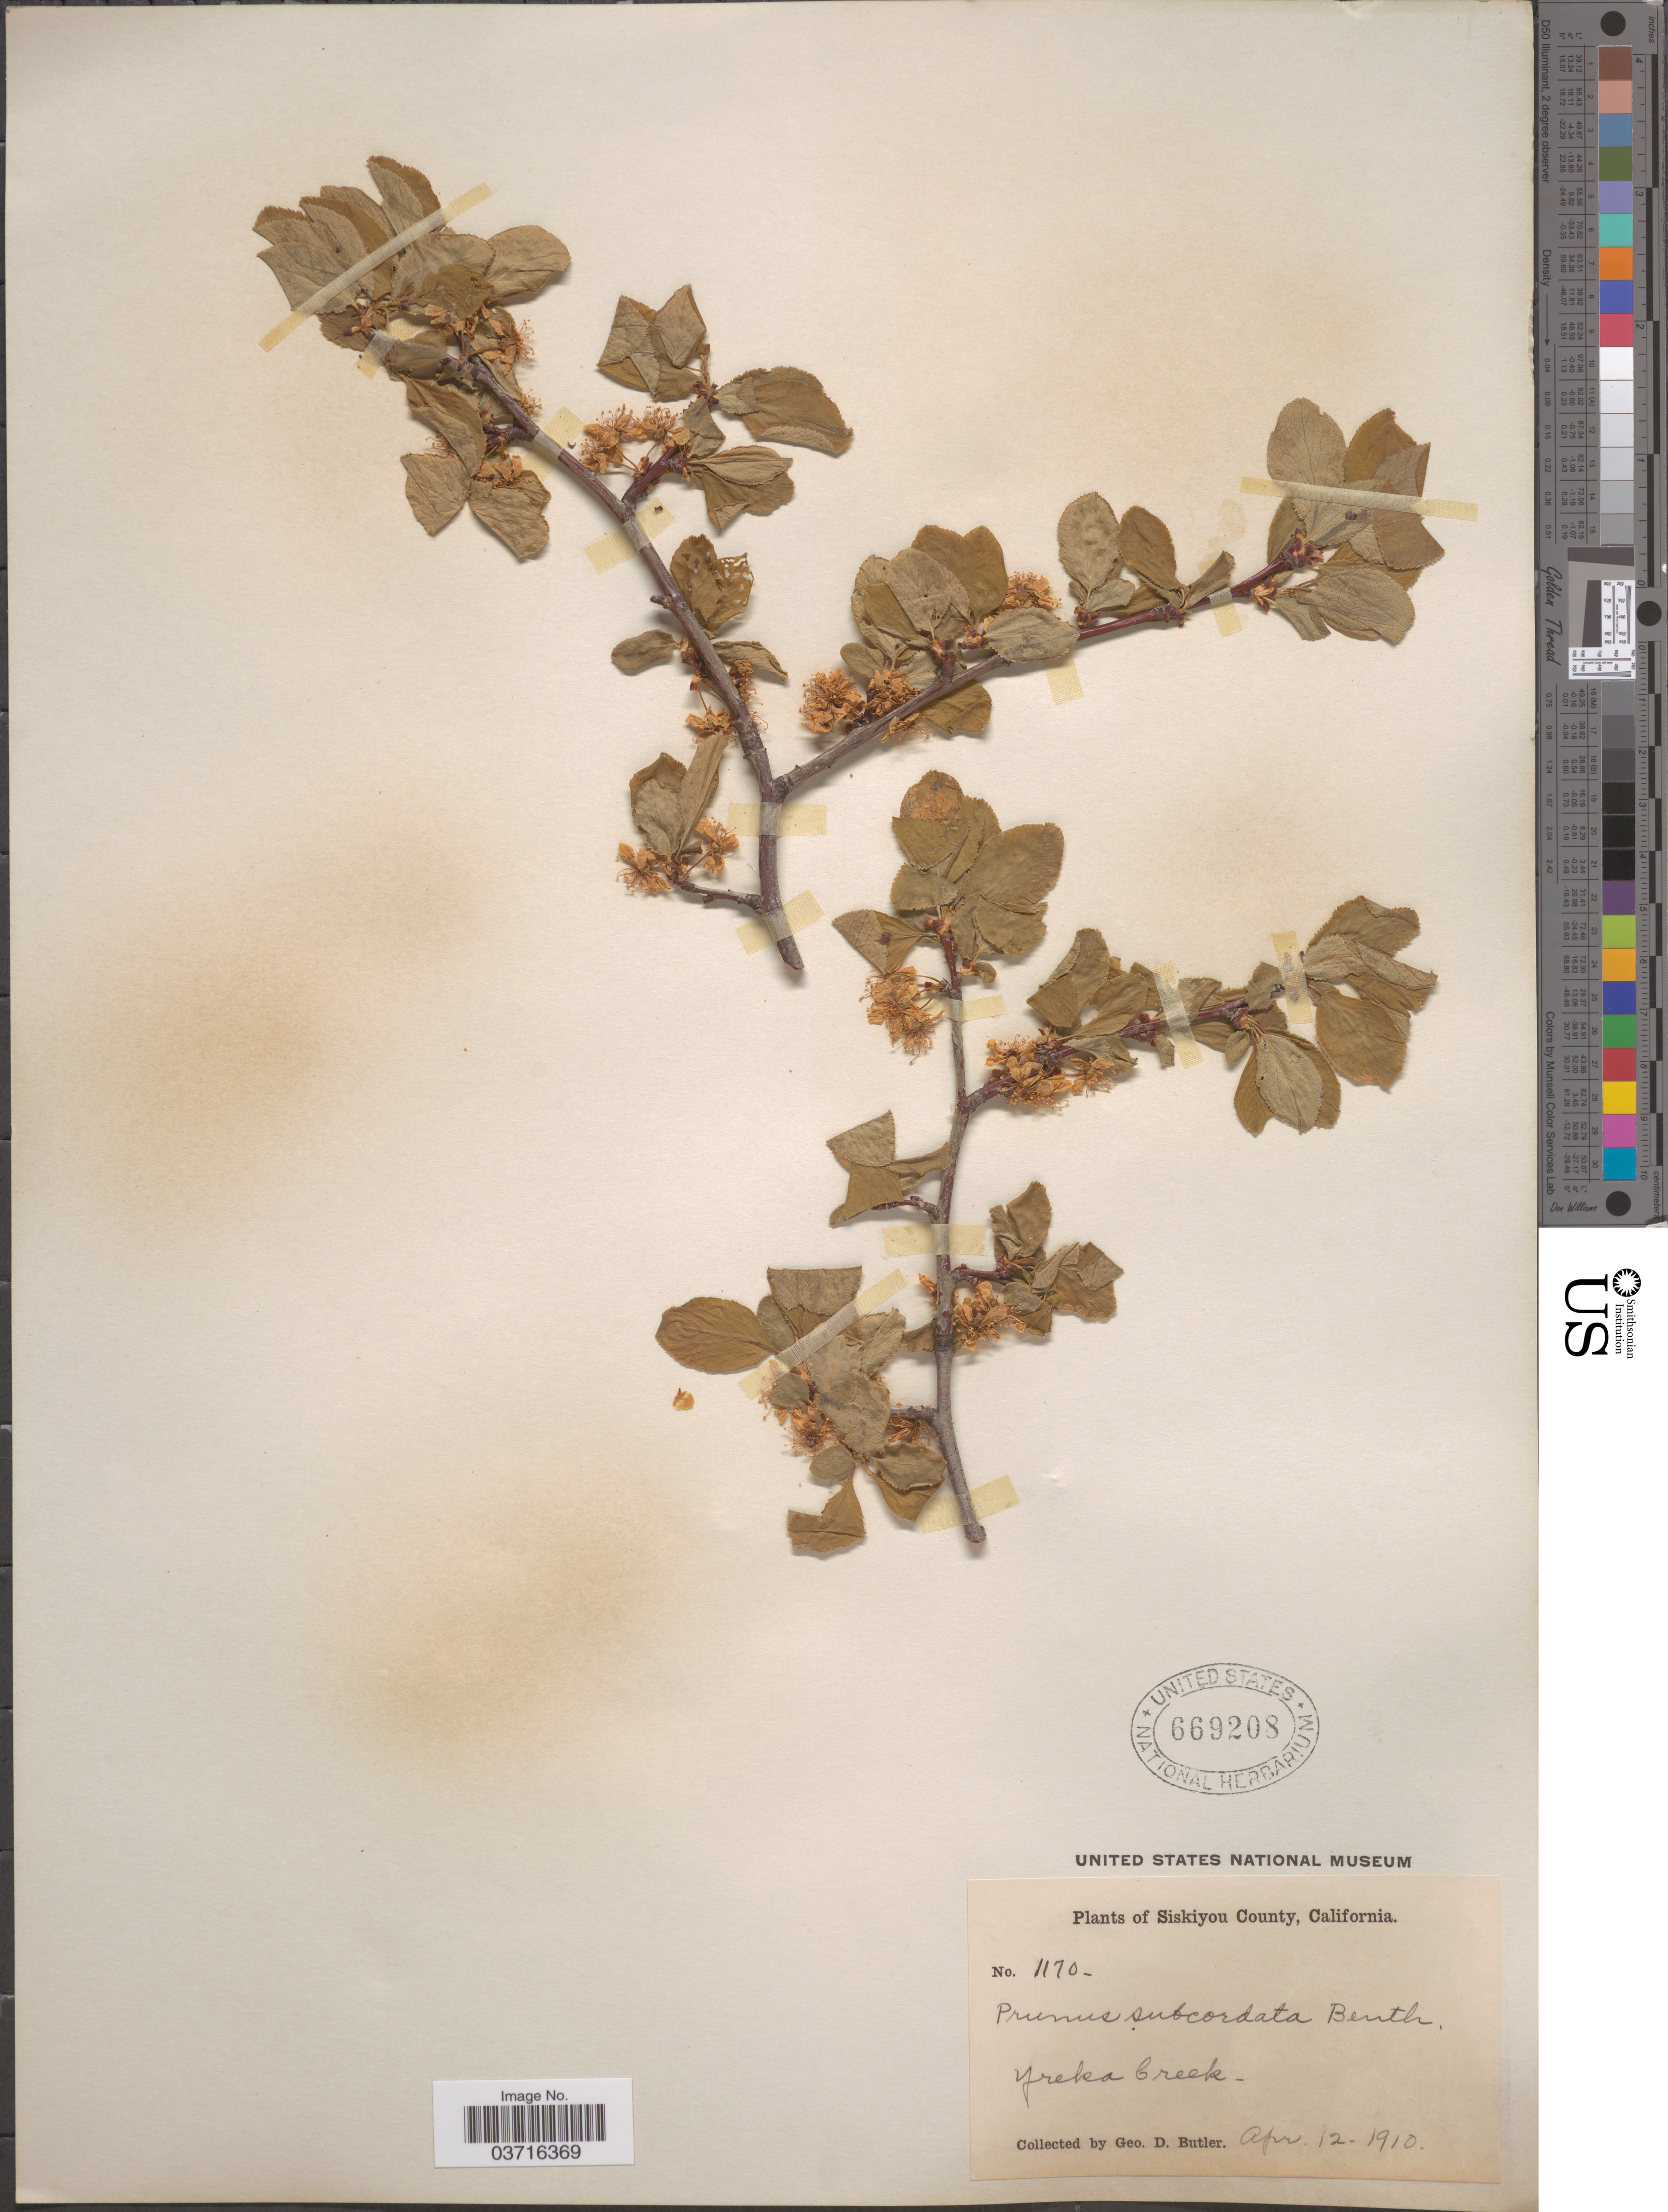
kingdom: Plantae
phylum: Tracheophyta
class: Magnoliopsida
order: Rosales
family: Rosaceae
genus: Prunus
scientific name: Prunus subcordata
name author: Benth.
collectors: G. D. Butler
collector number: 1170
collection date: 1910-04-12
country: United States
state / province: California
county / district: Siskiyou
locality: Siskiyou County. Yreka Creek.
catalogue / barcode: US 669208